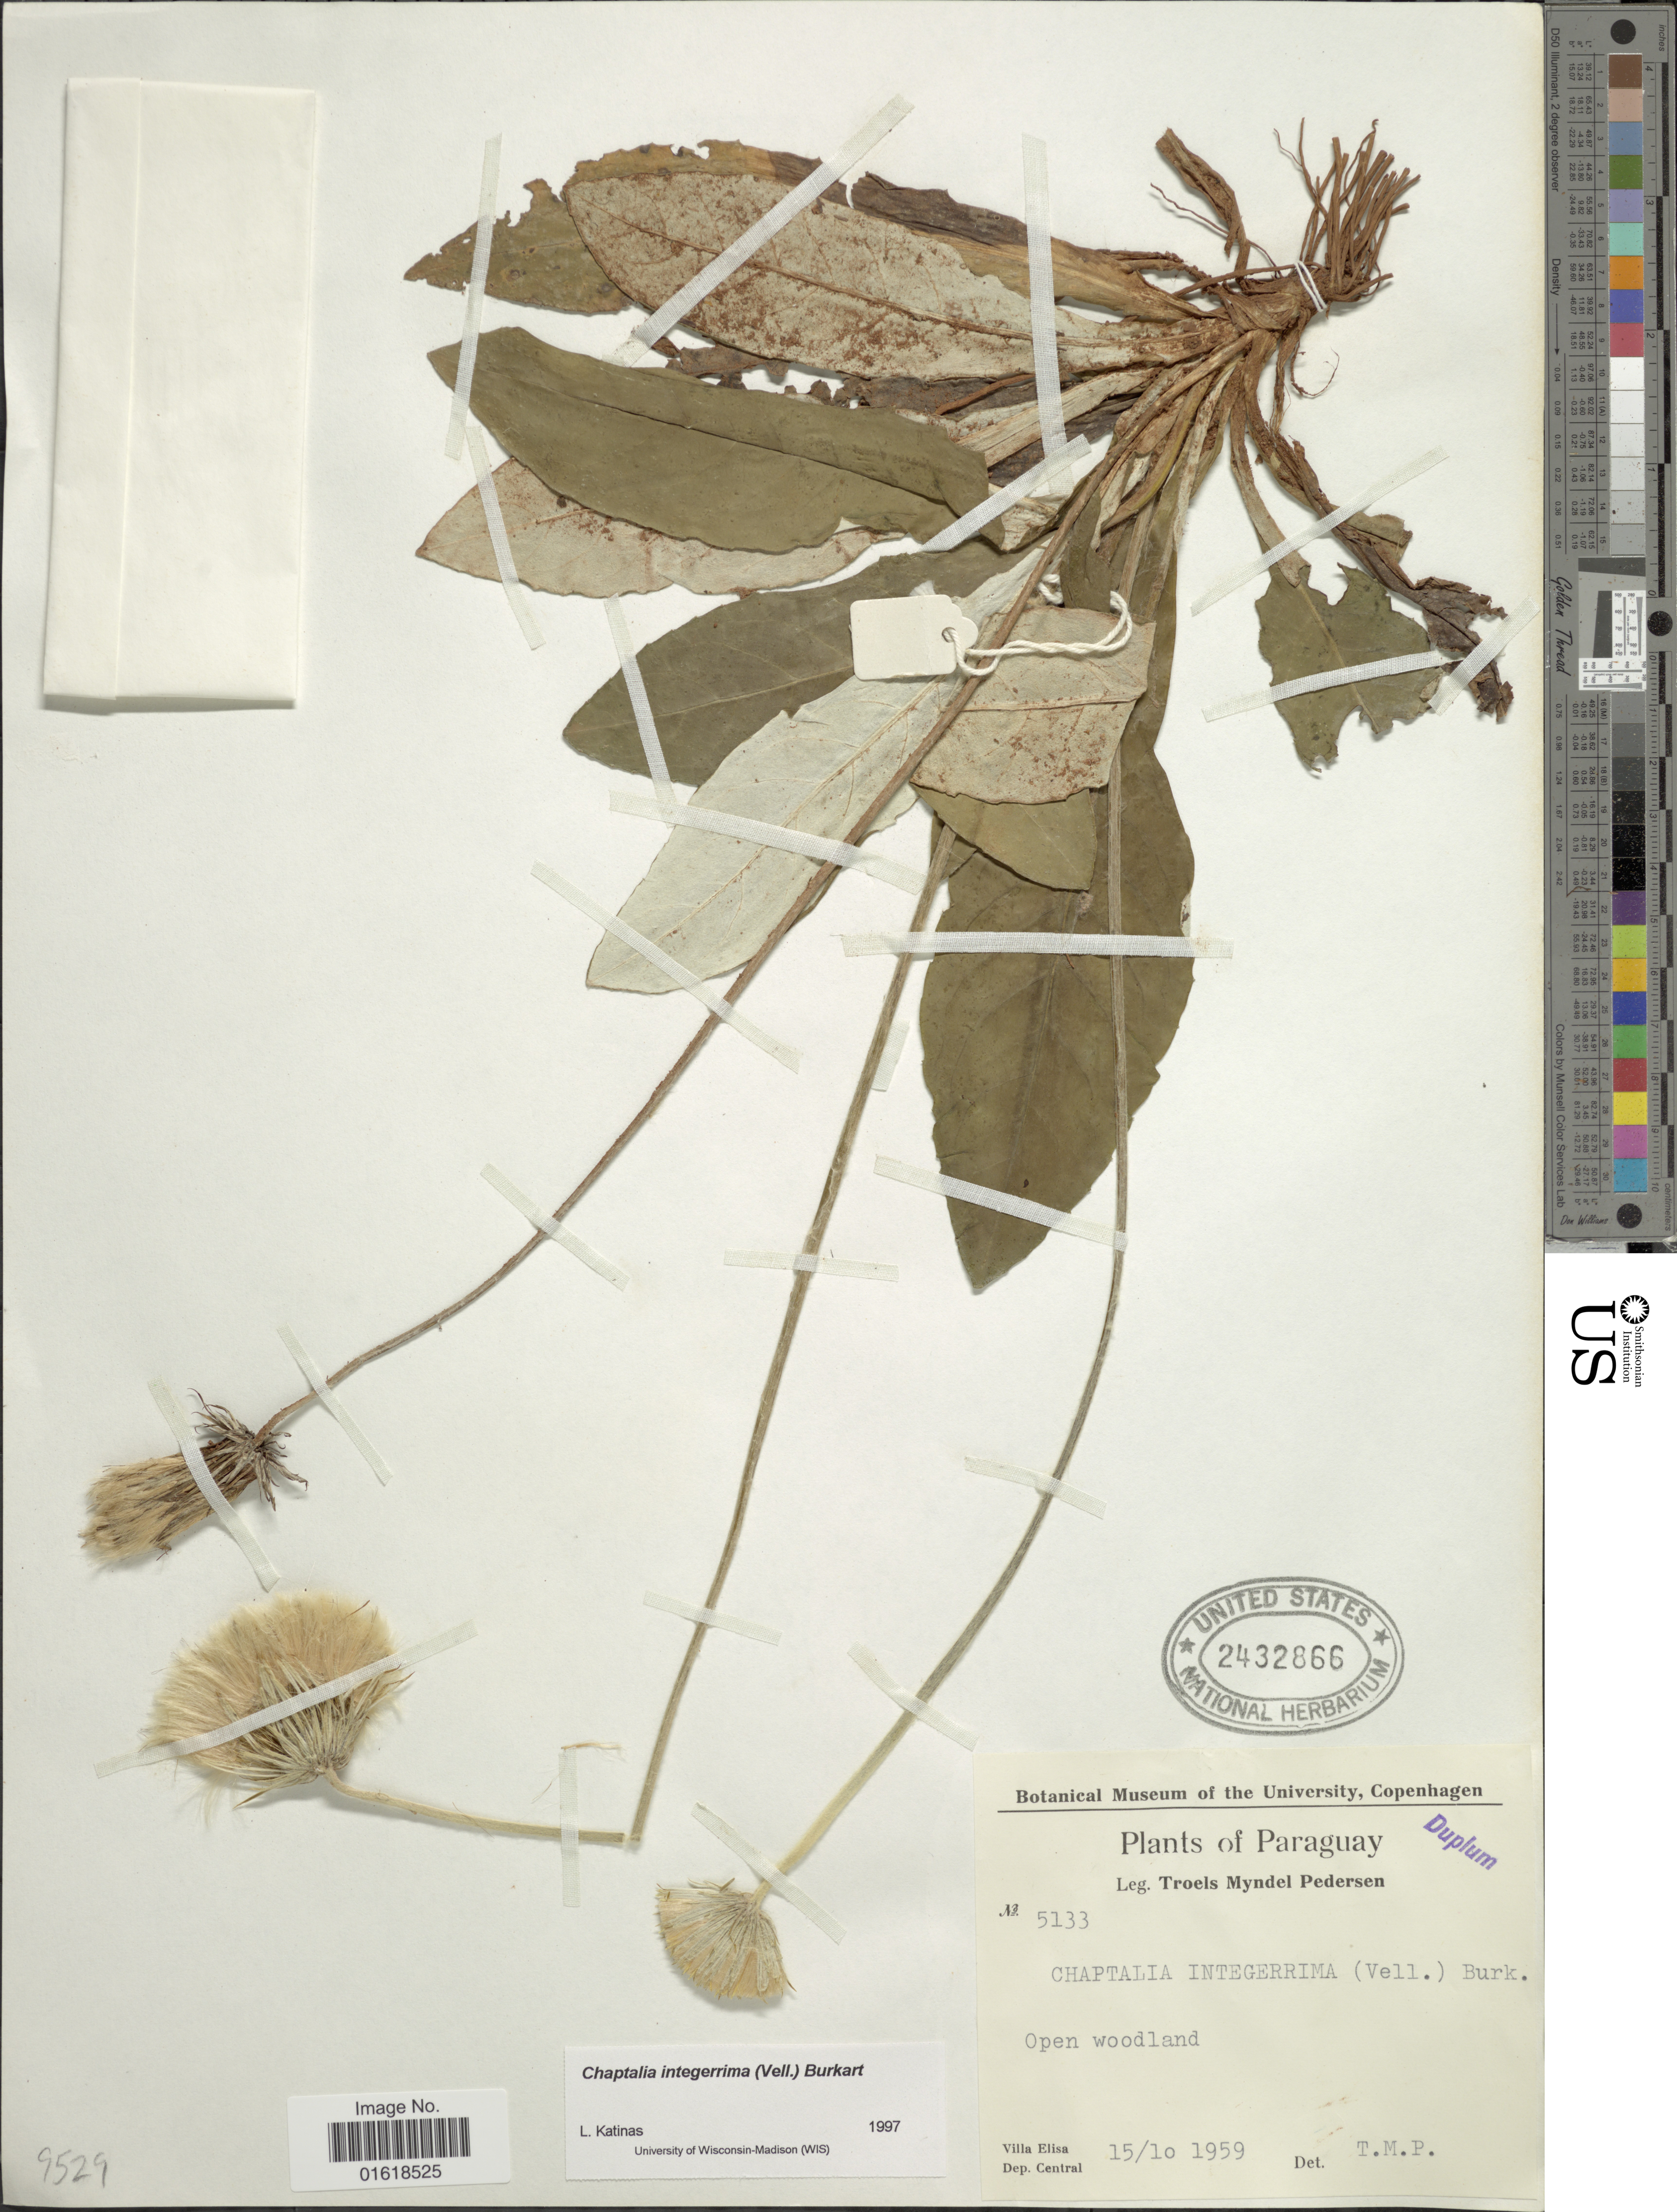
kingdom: Plantae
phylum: Tracheophyta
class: Magnoliopsida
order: Asterales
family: Asteraceae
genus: Chaptalia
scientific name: Chaptalia integerrima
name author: (Vell.) Burkart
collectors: T. M. Pedersen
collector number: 5133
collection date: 1959-10-15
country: Paraguay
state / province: Central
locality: Open woodland. Villa Elisa. Dep. Central.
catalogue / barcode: US 2432866